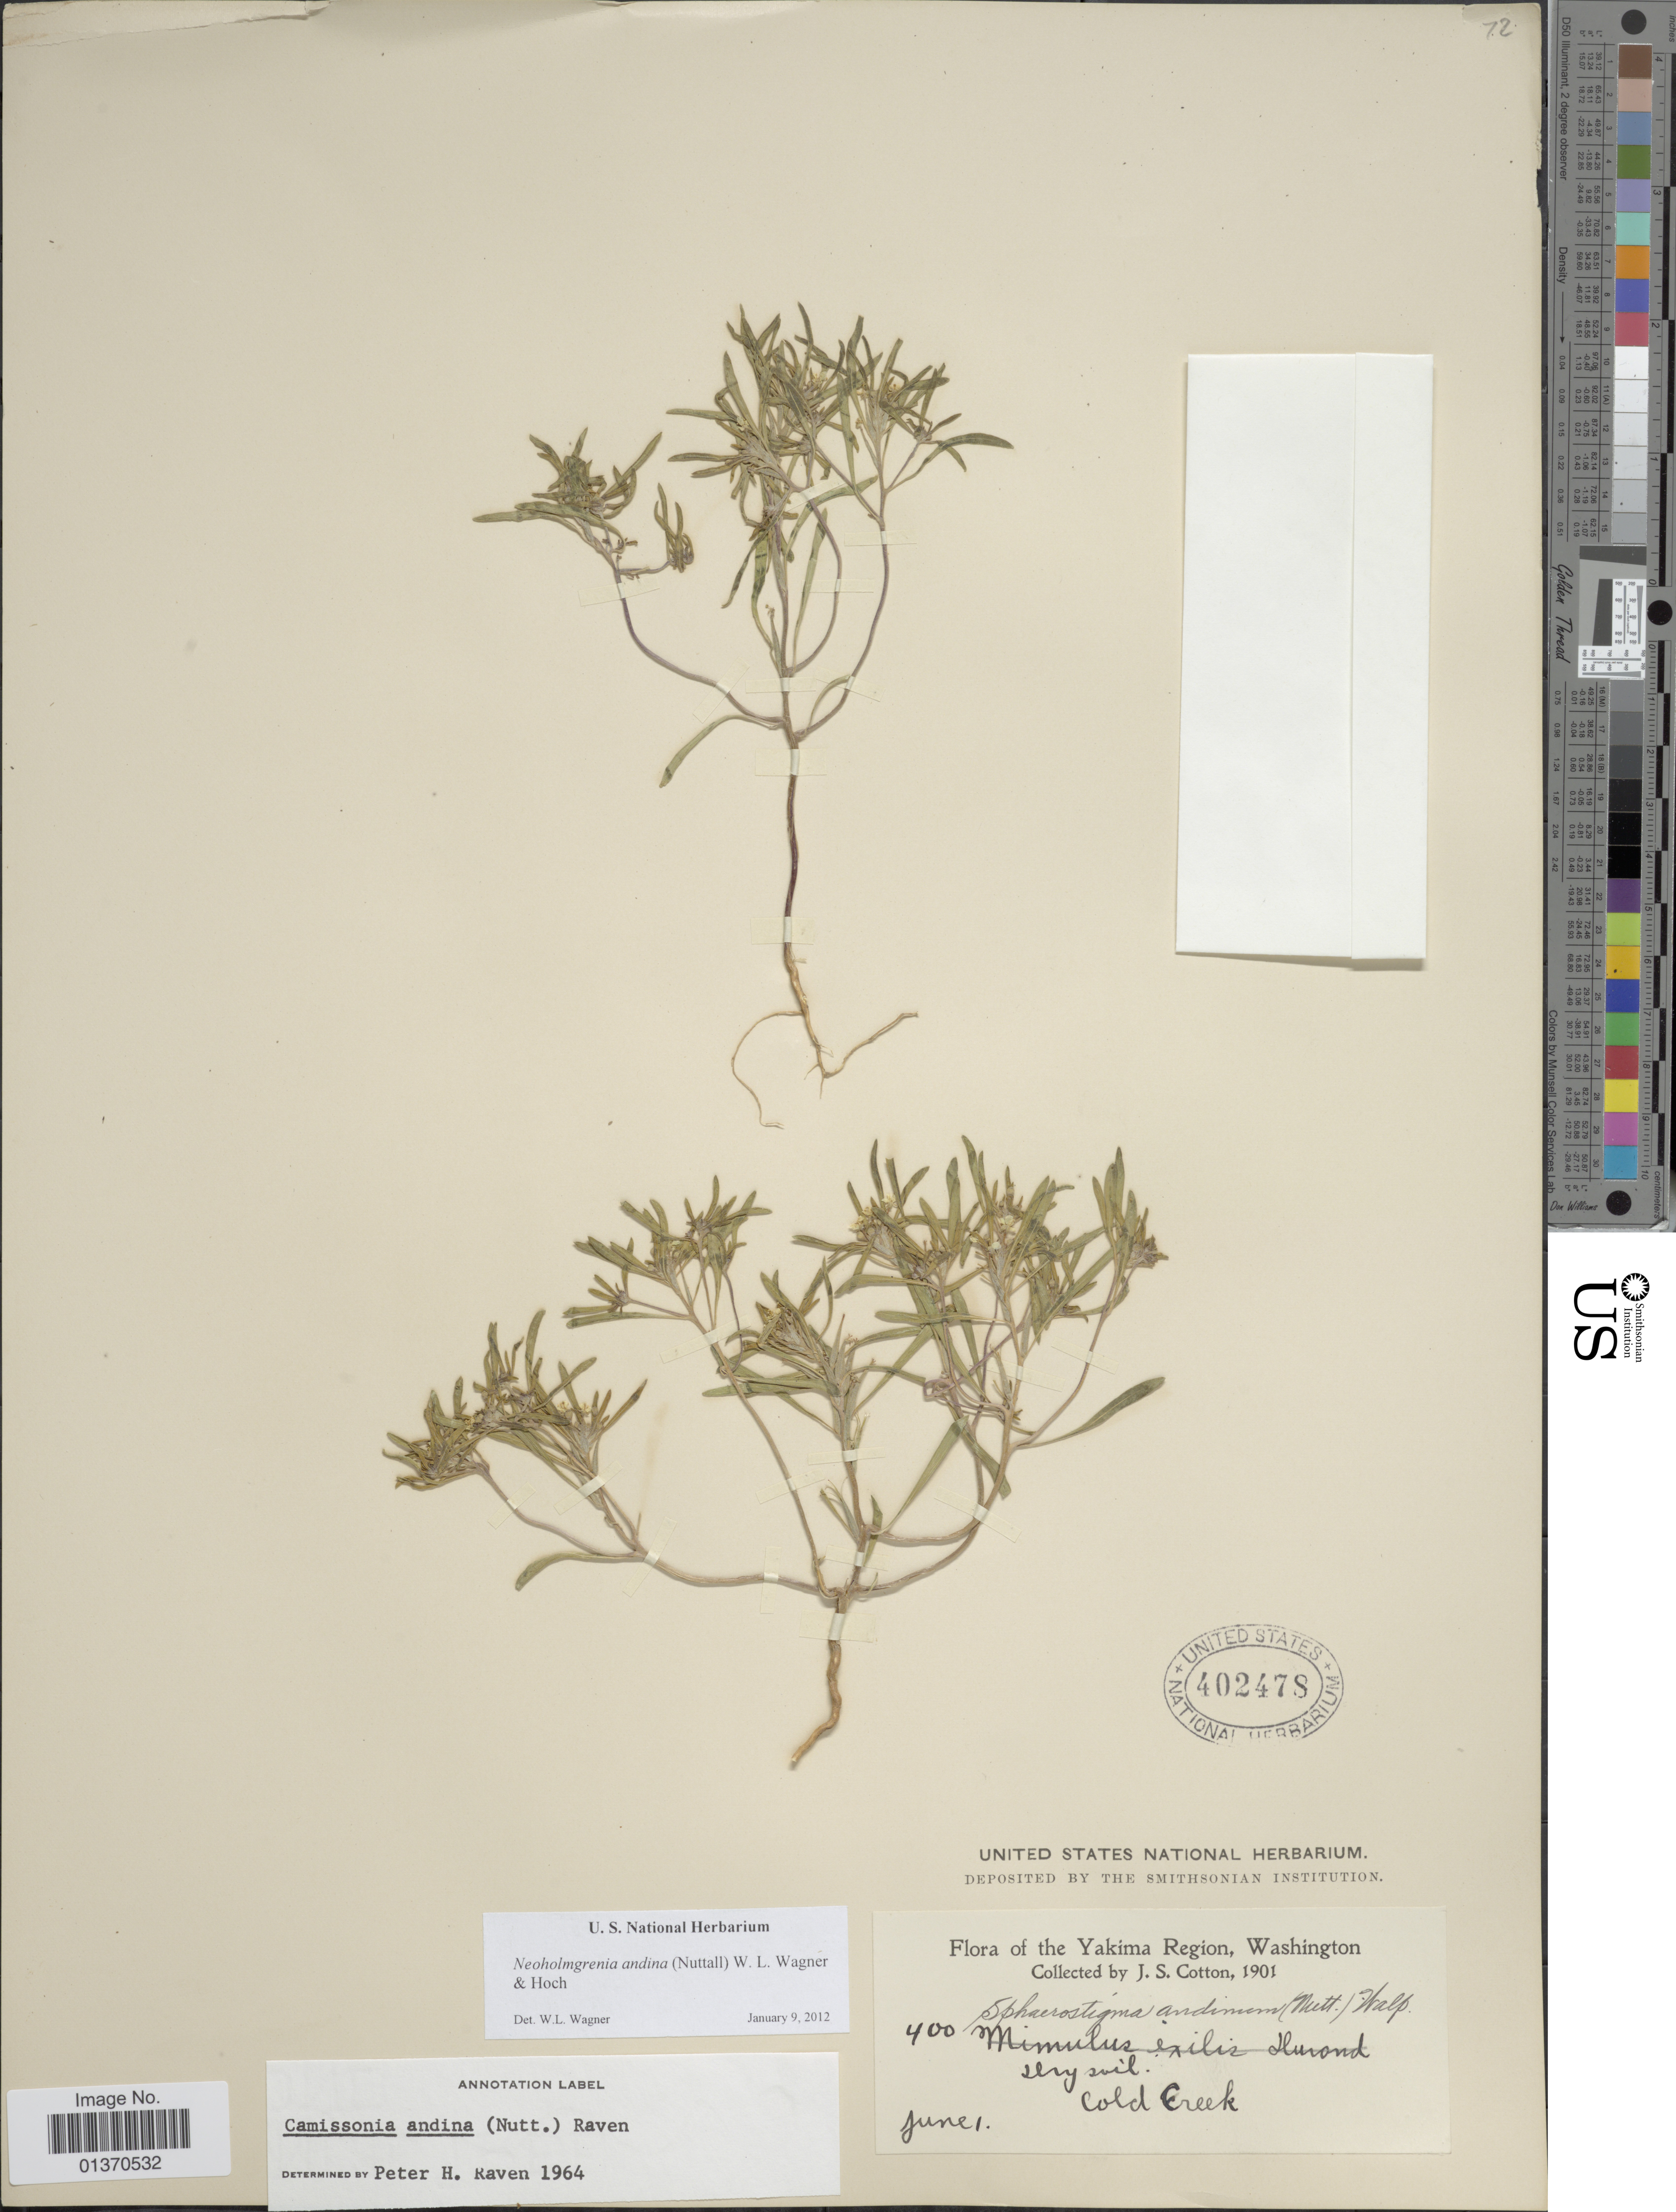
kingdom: Plantae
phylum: Tracheophyta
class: Magnoliopsida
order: Myrtales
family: Onagraceae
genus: Neoholmgrenia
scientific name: Neoholmgrenia andina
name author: (Nutt.) W.L. Wagner & Hoch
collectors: J. S. Cotton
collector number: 400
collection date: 1901-06-01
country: United States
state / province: Washington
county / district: Yakima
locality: Yakima Region, Cold Creek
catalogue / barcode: US 402478